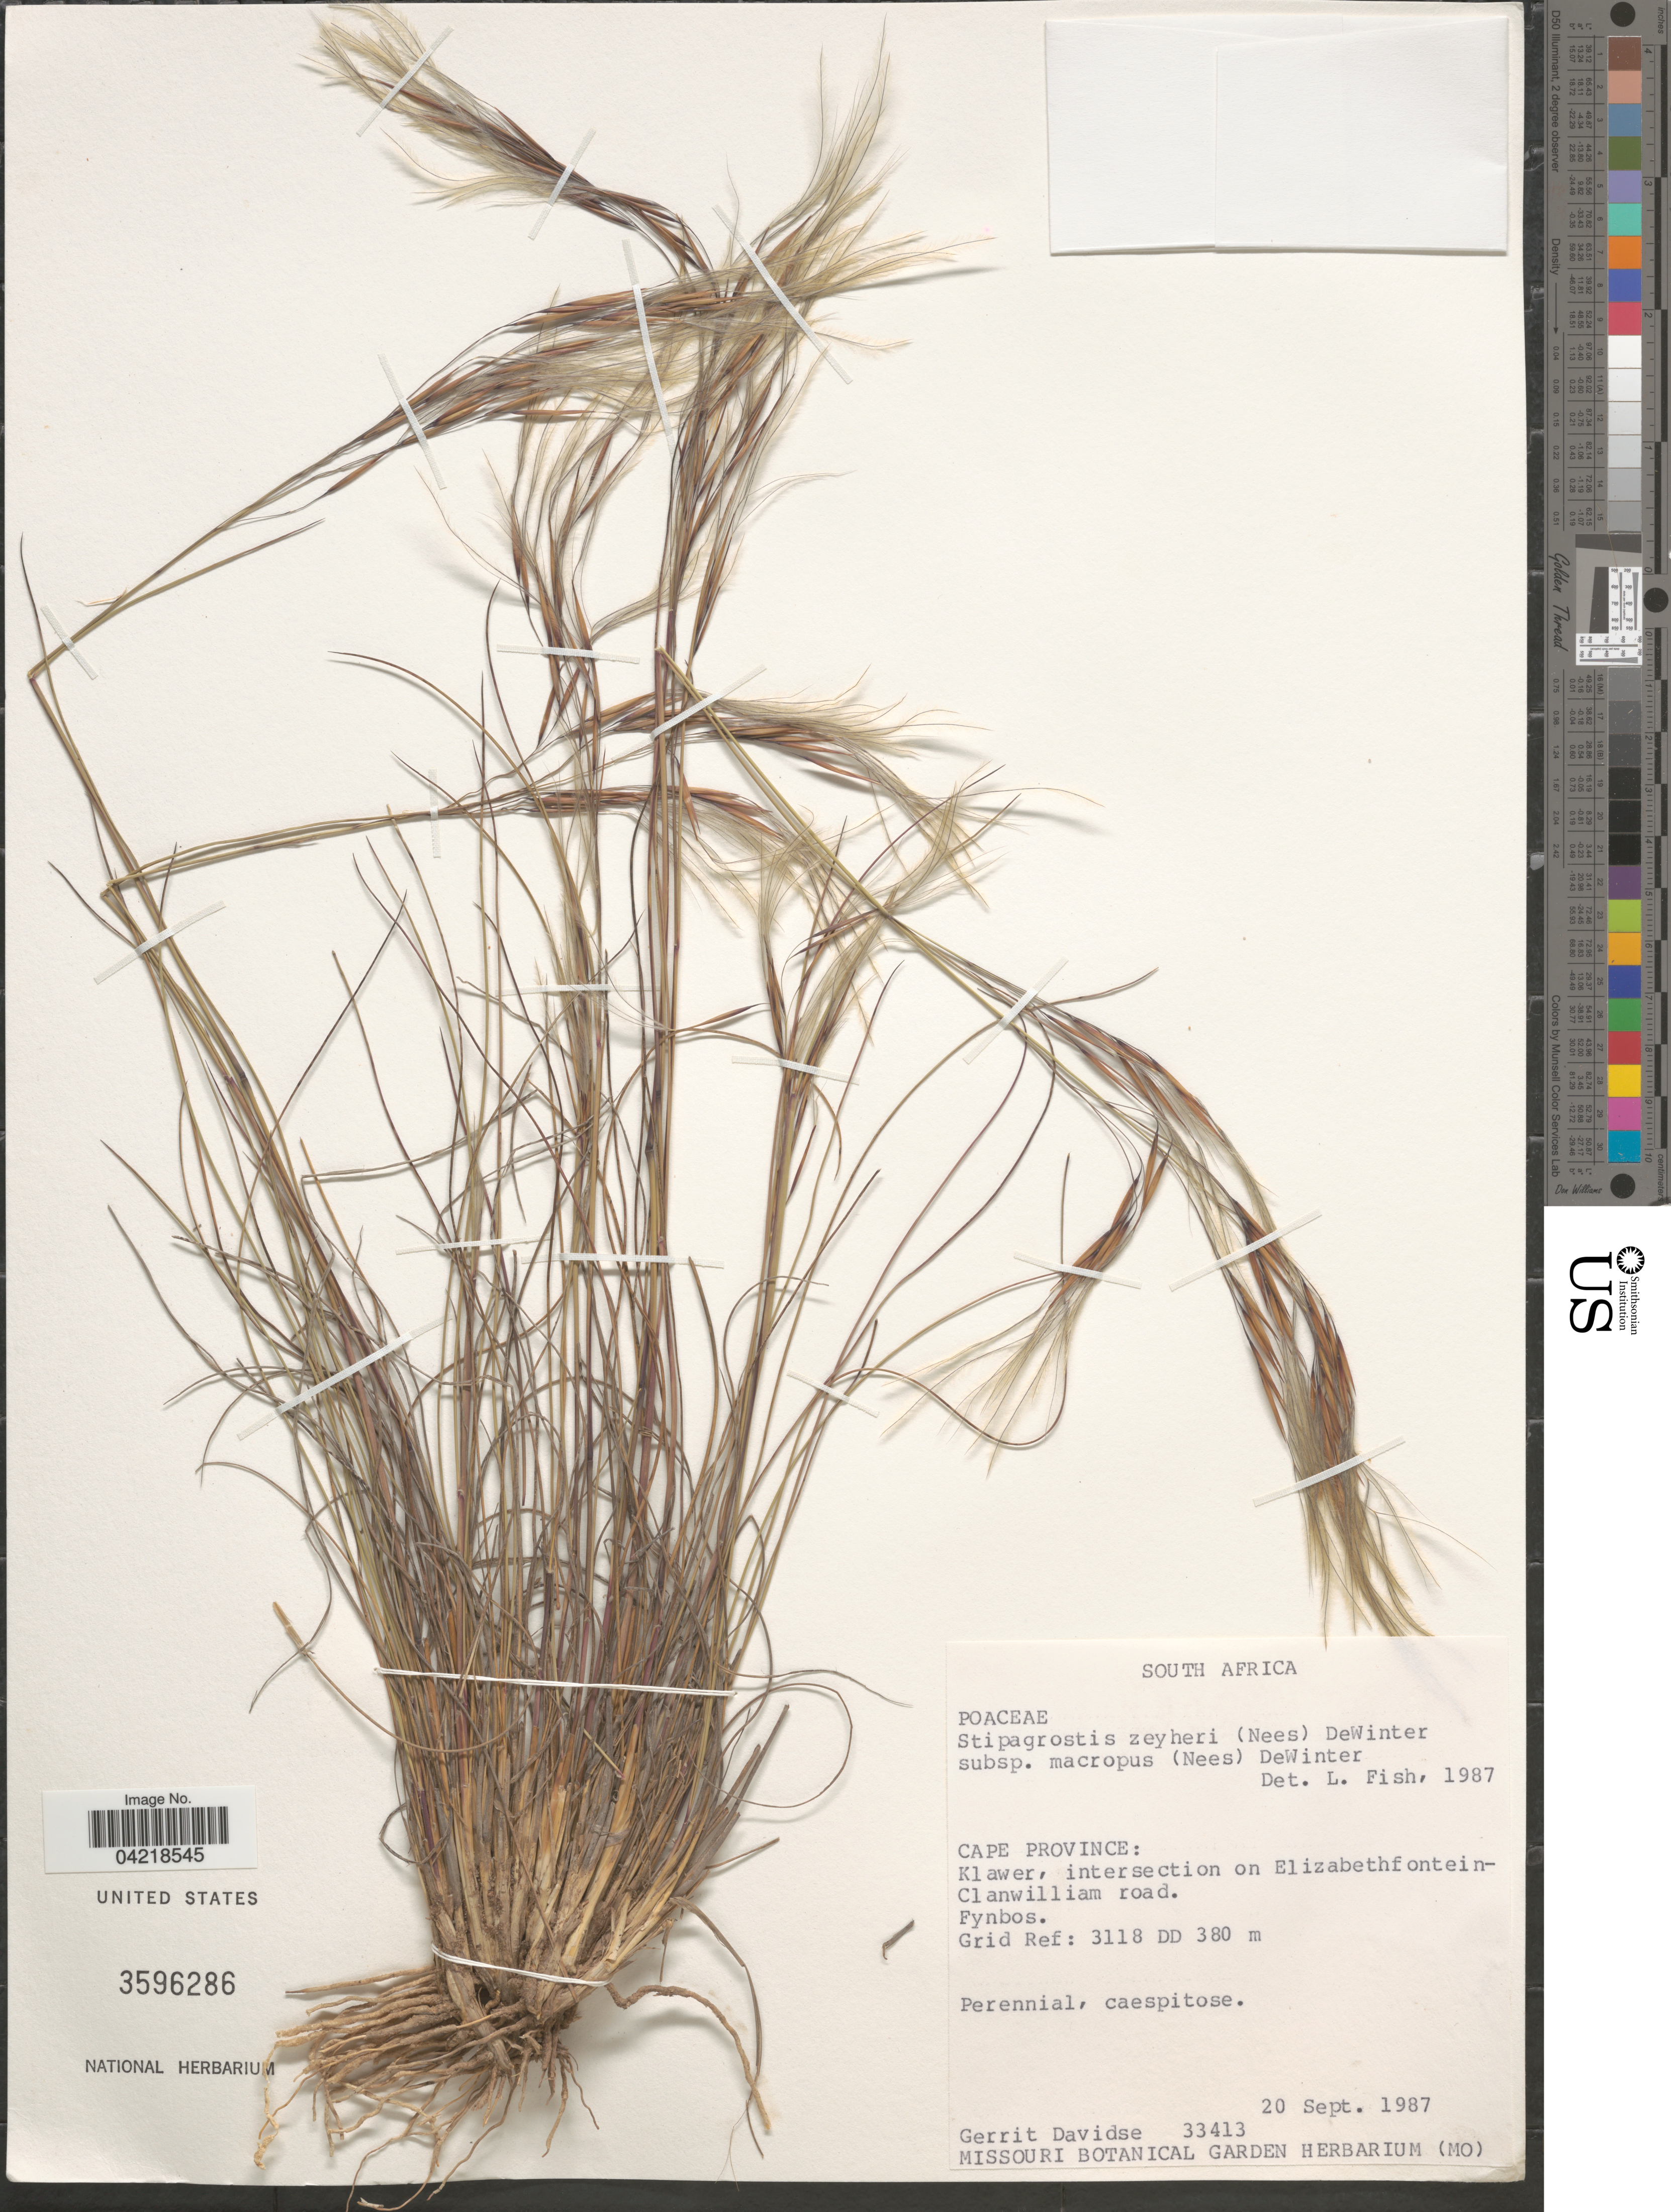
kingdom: Plantae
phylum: Tracheophyta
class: Liliopsida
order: Poales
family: Poaceae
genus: Stipagrostis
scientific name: Stipagrostis zeyheri subsp. zeyheri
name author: (Nees) De Winter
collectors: G. Davidse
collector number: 33413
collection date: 1987-09-20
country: South Africa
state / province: Western Cape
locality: Klawer, intersection on Elizabethfontein-Clanwilliam road. Grid Ref: 3118 DD.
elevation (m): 380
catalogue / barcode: US 3596286